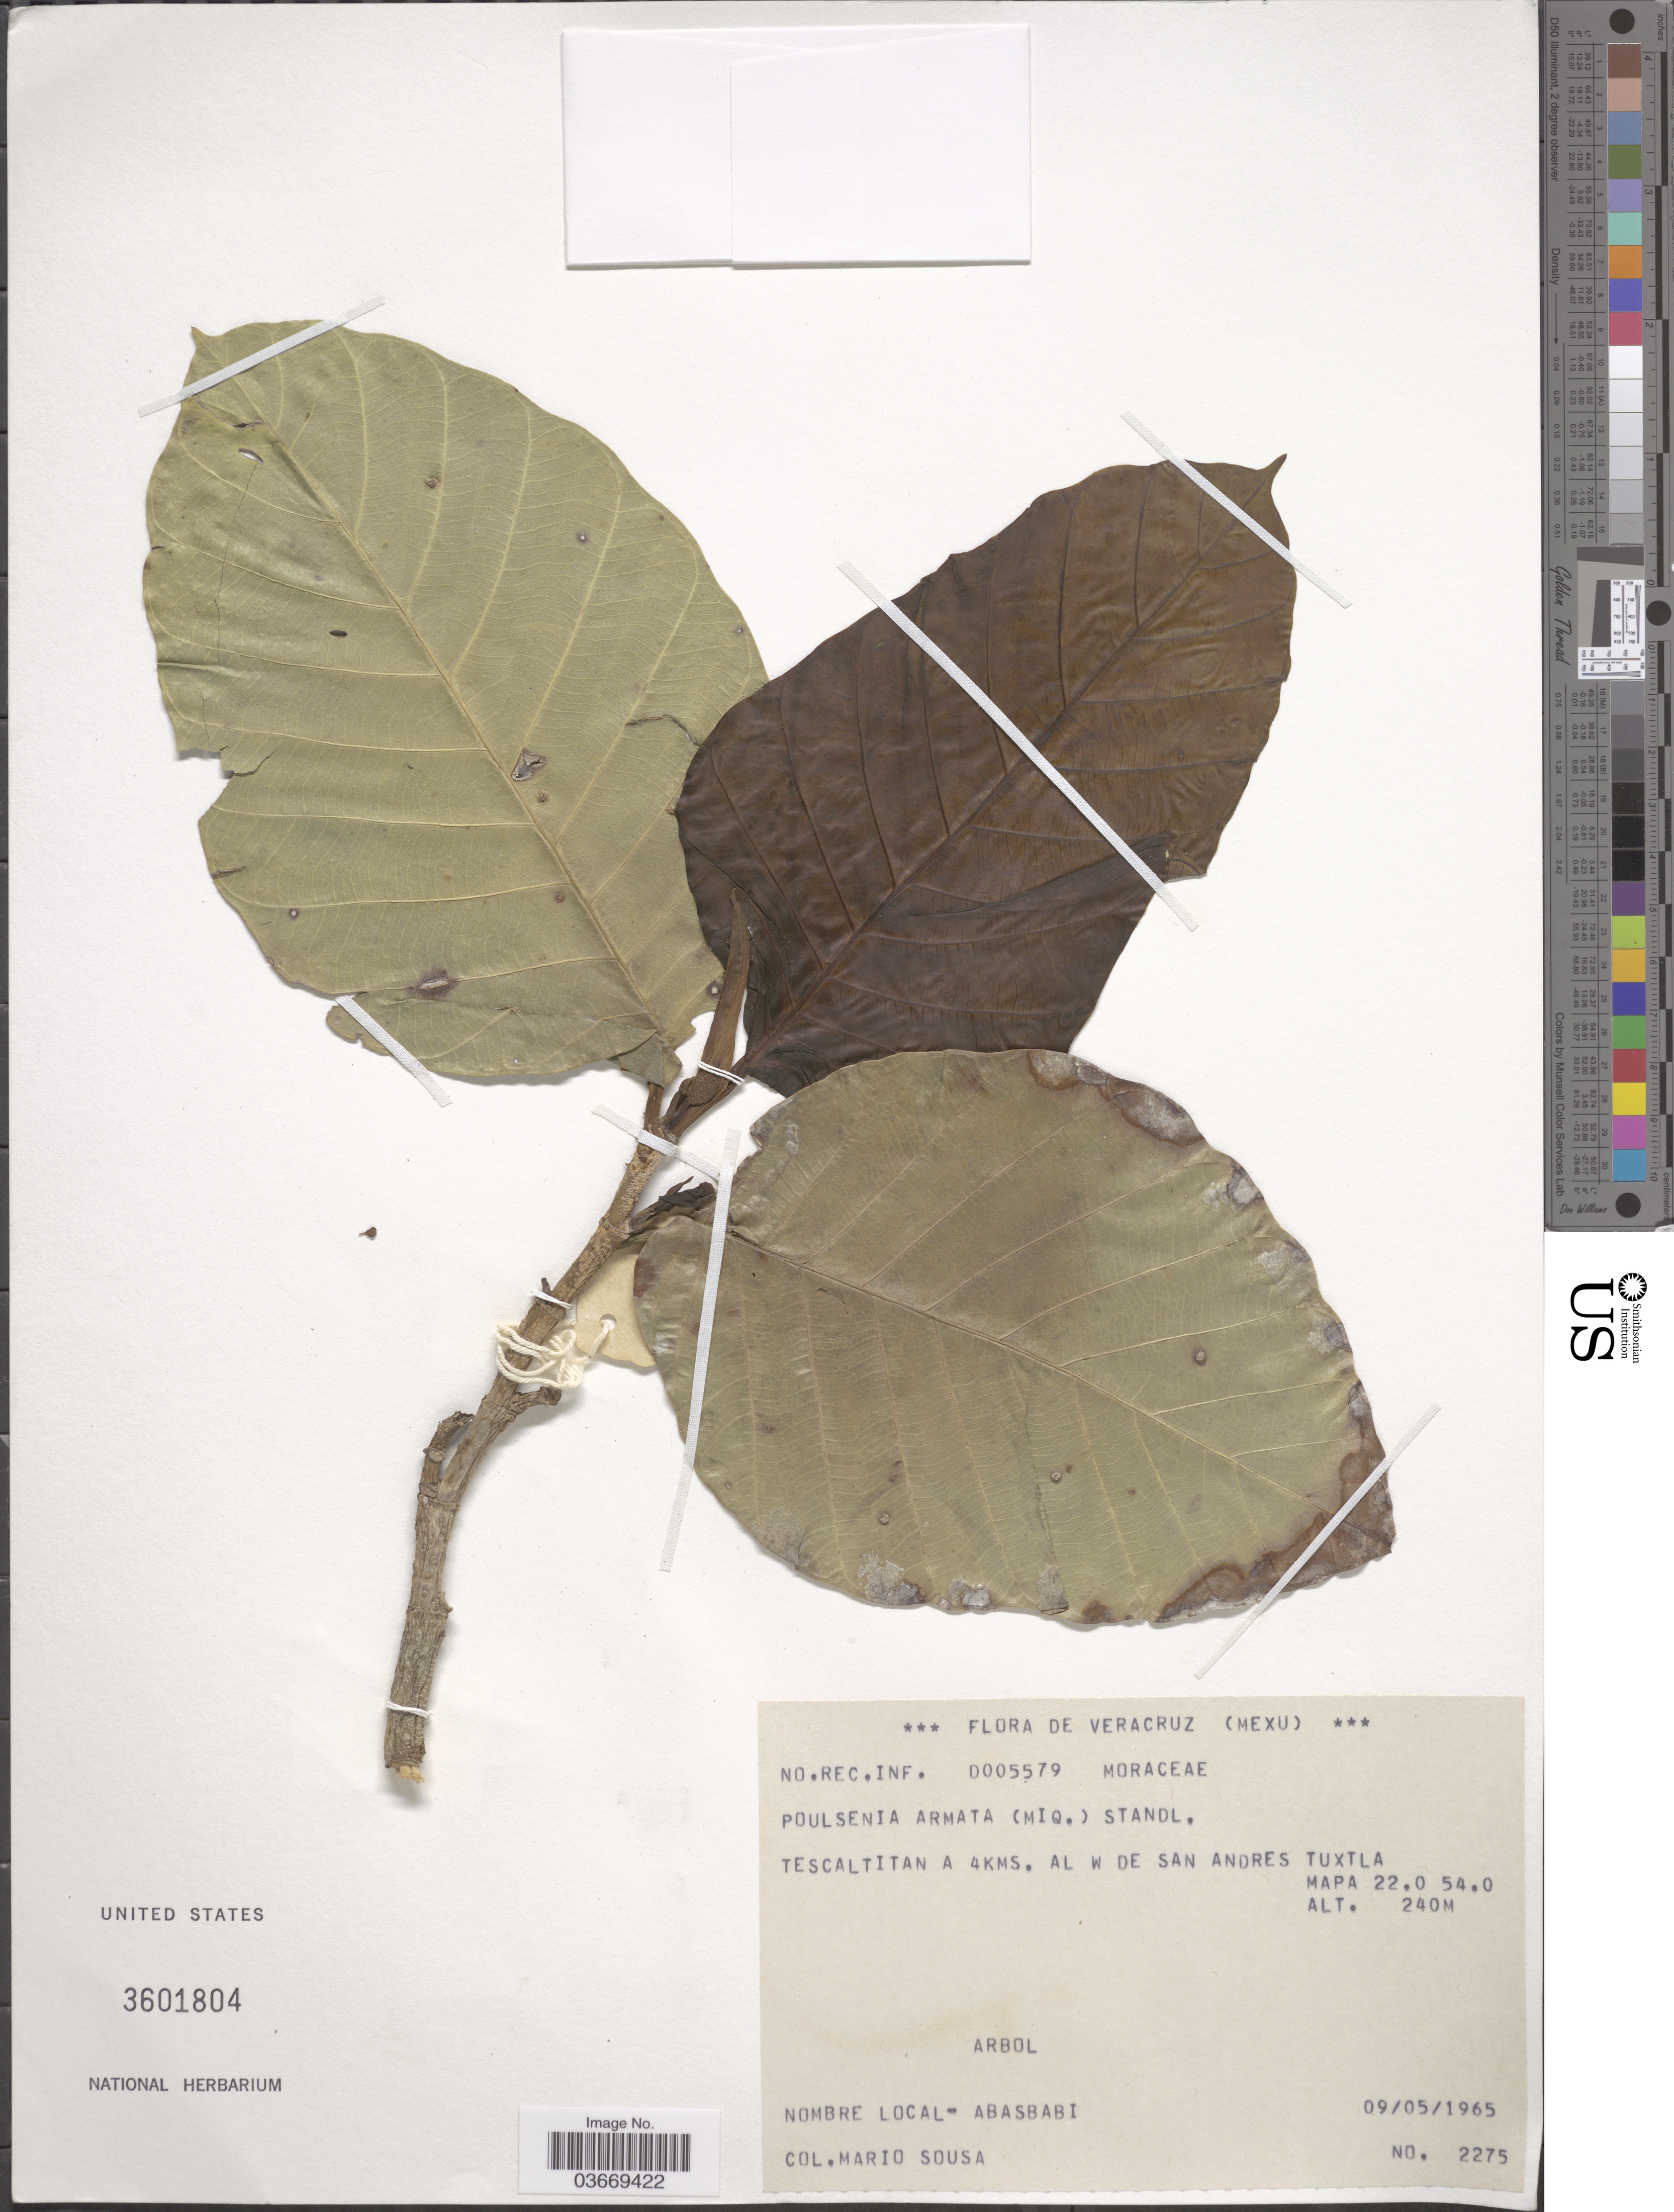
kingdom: Plantae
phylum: Tracheophyta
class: Magnoliopsida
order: Rosales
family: Moraceae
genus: Poulsenia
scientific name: Poulsenia armata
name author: (Miq.) Standl.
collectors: M. Sousa S.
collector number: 2275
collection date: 1965-05-09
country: Mexico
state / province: Veracruz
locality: Veracruz. Tescaltitan a 4kms. al W de San Andres Tuxtla. Mapa 22.0 54.0.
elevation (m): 240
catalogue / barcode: US 3601804